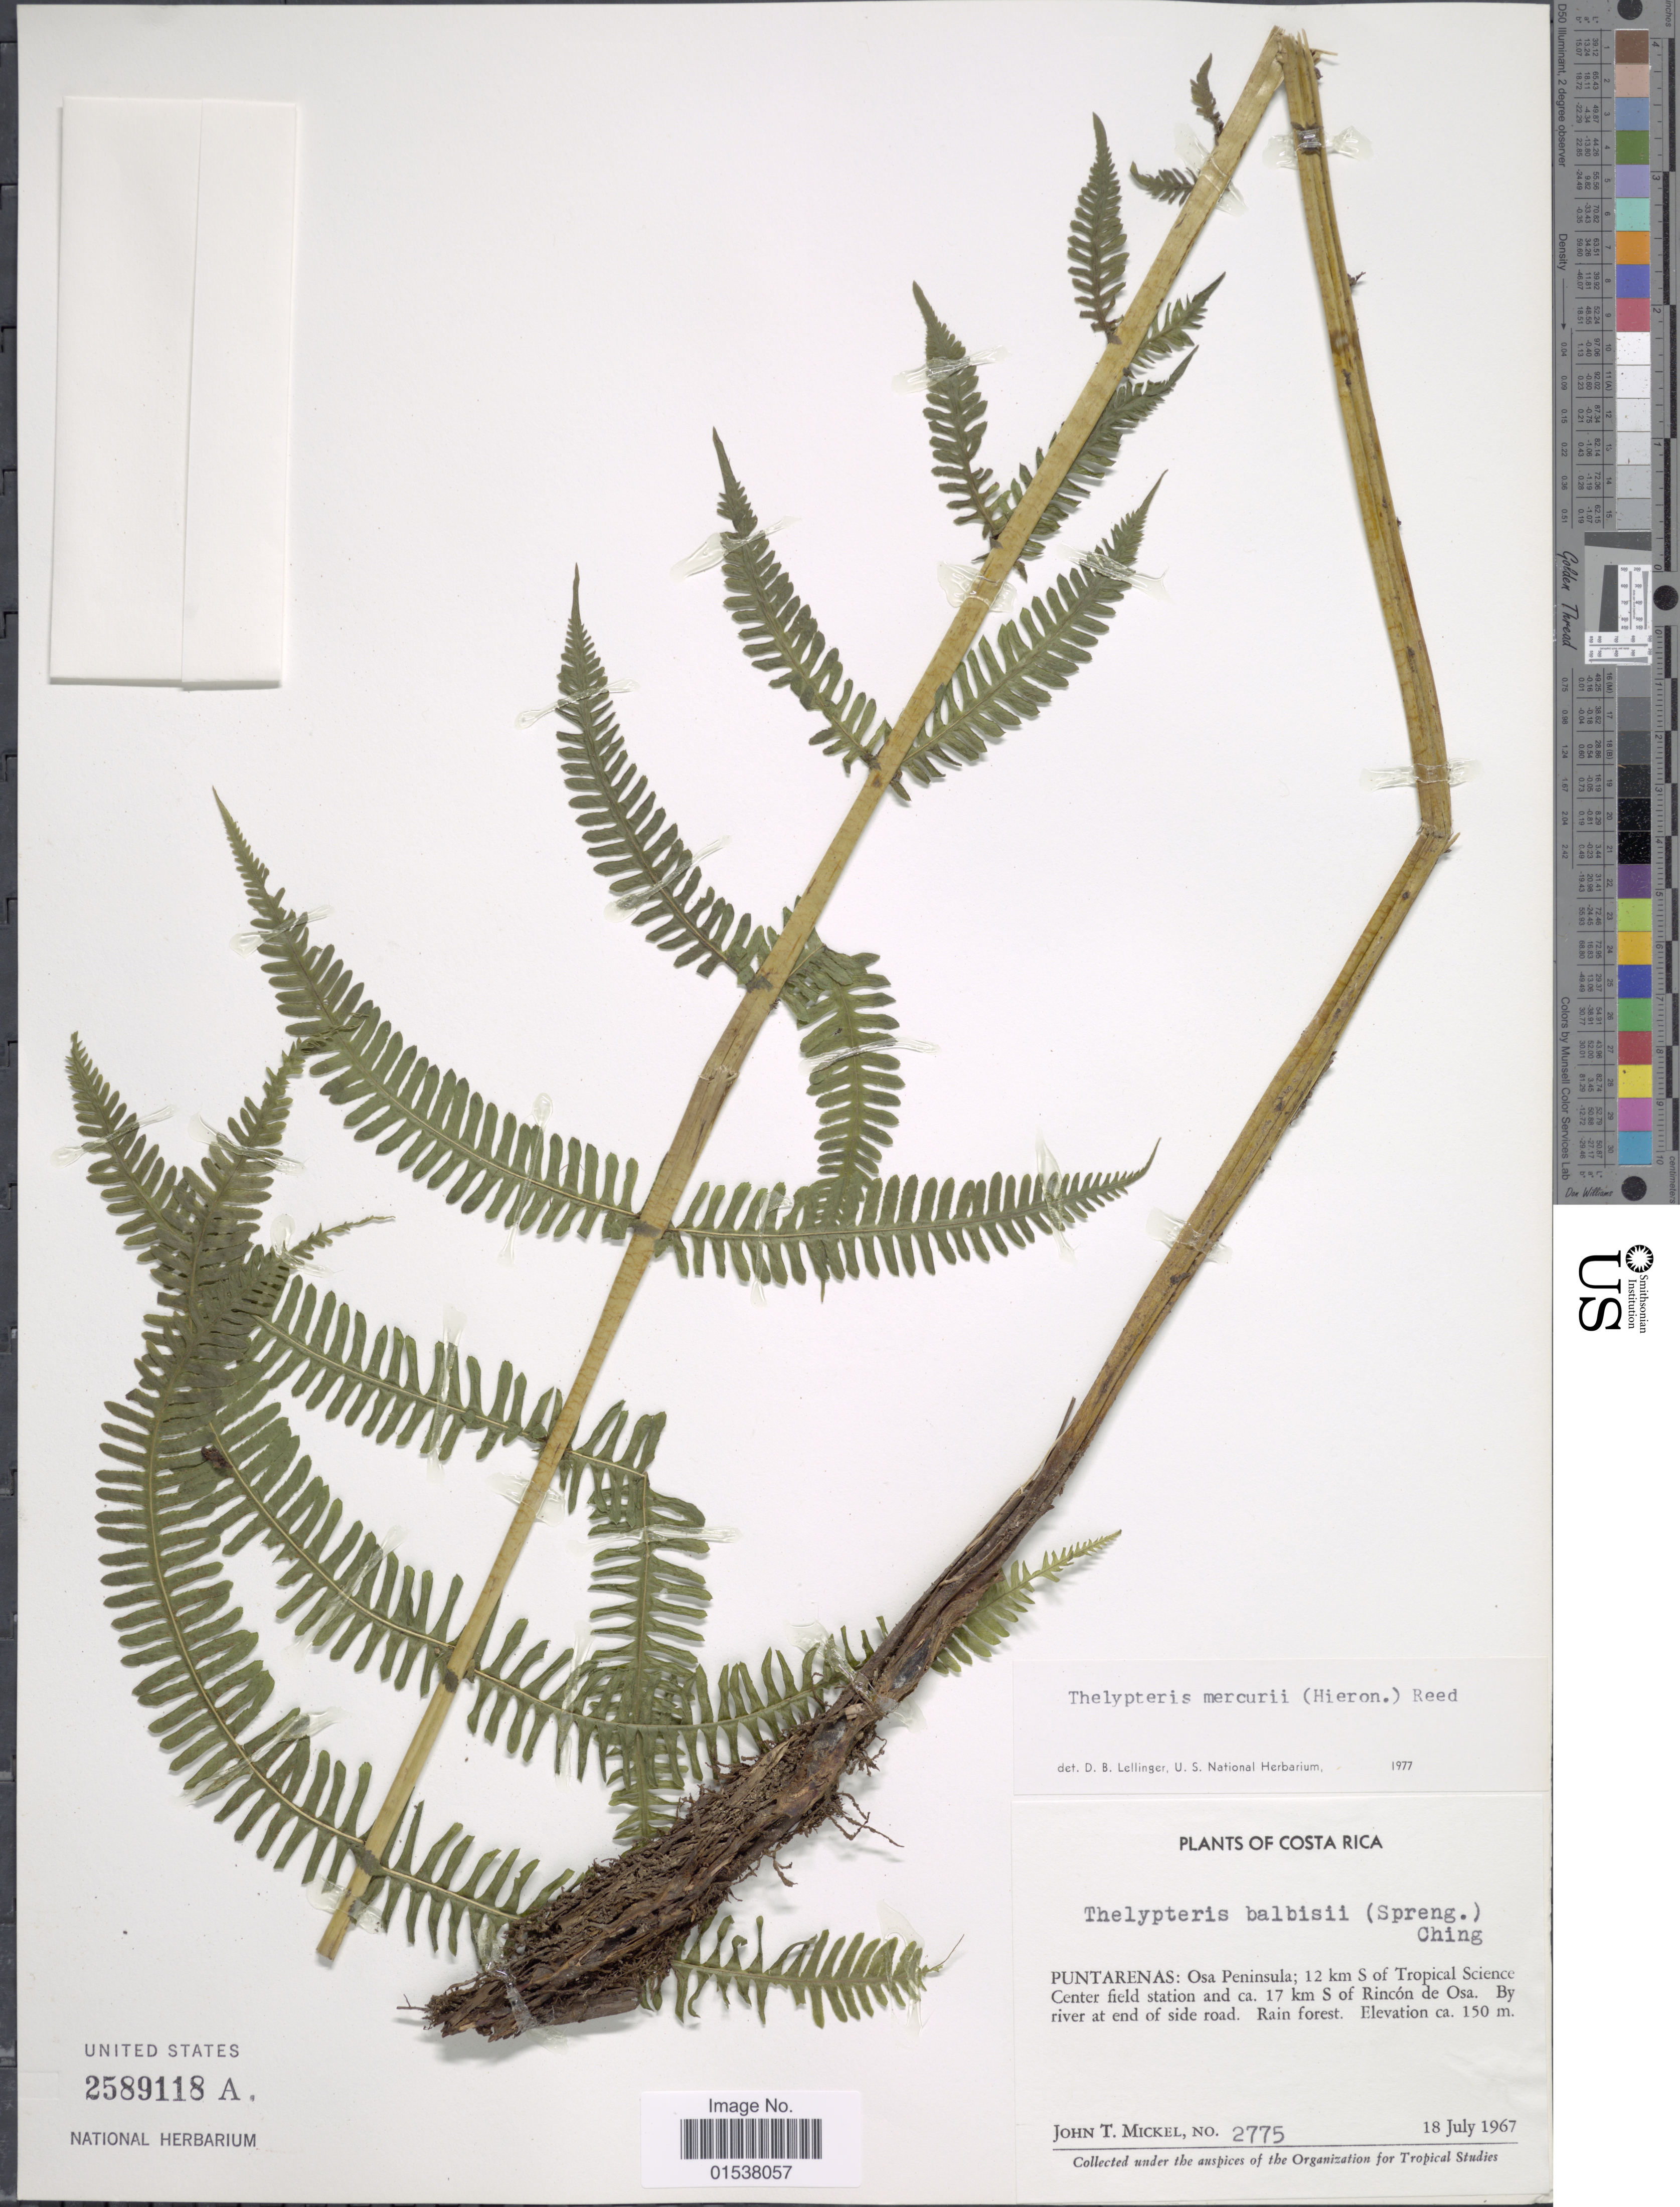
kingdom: Plantae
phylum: Tracheophyta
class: Polypodiopsida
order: Polypodiales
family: Thelypteridaceae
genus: Amauropelta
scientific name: Amauropelta balbisii (Spreng.) comb. nov., ined. 2015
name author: (Spreng.)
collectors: J. T. Mickel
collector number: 2775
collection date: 1967-07-18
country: Costa Rica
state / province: Puntarenas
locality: Puntarenas: Osa Peninsula; 12 km S of Tropical Science Center field station and ca. 17 km S of Rincon de Osa, by river at end of side road, rain forest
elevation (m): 150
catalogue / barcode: US 2589118A